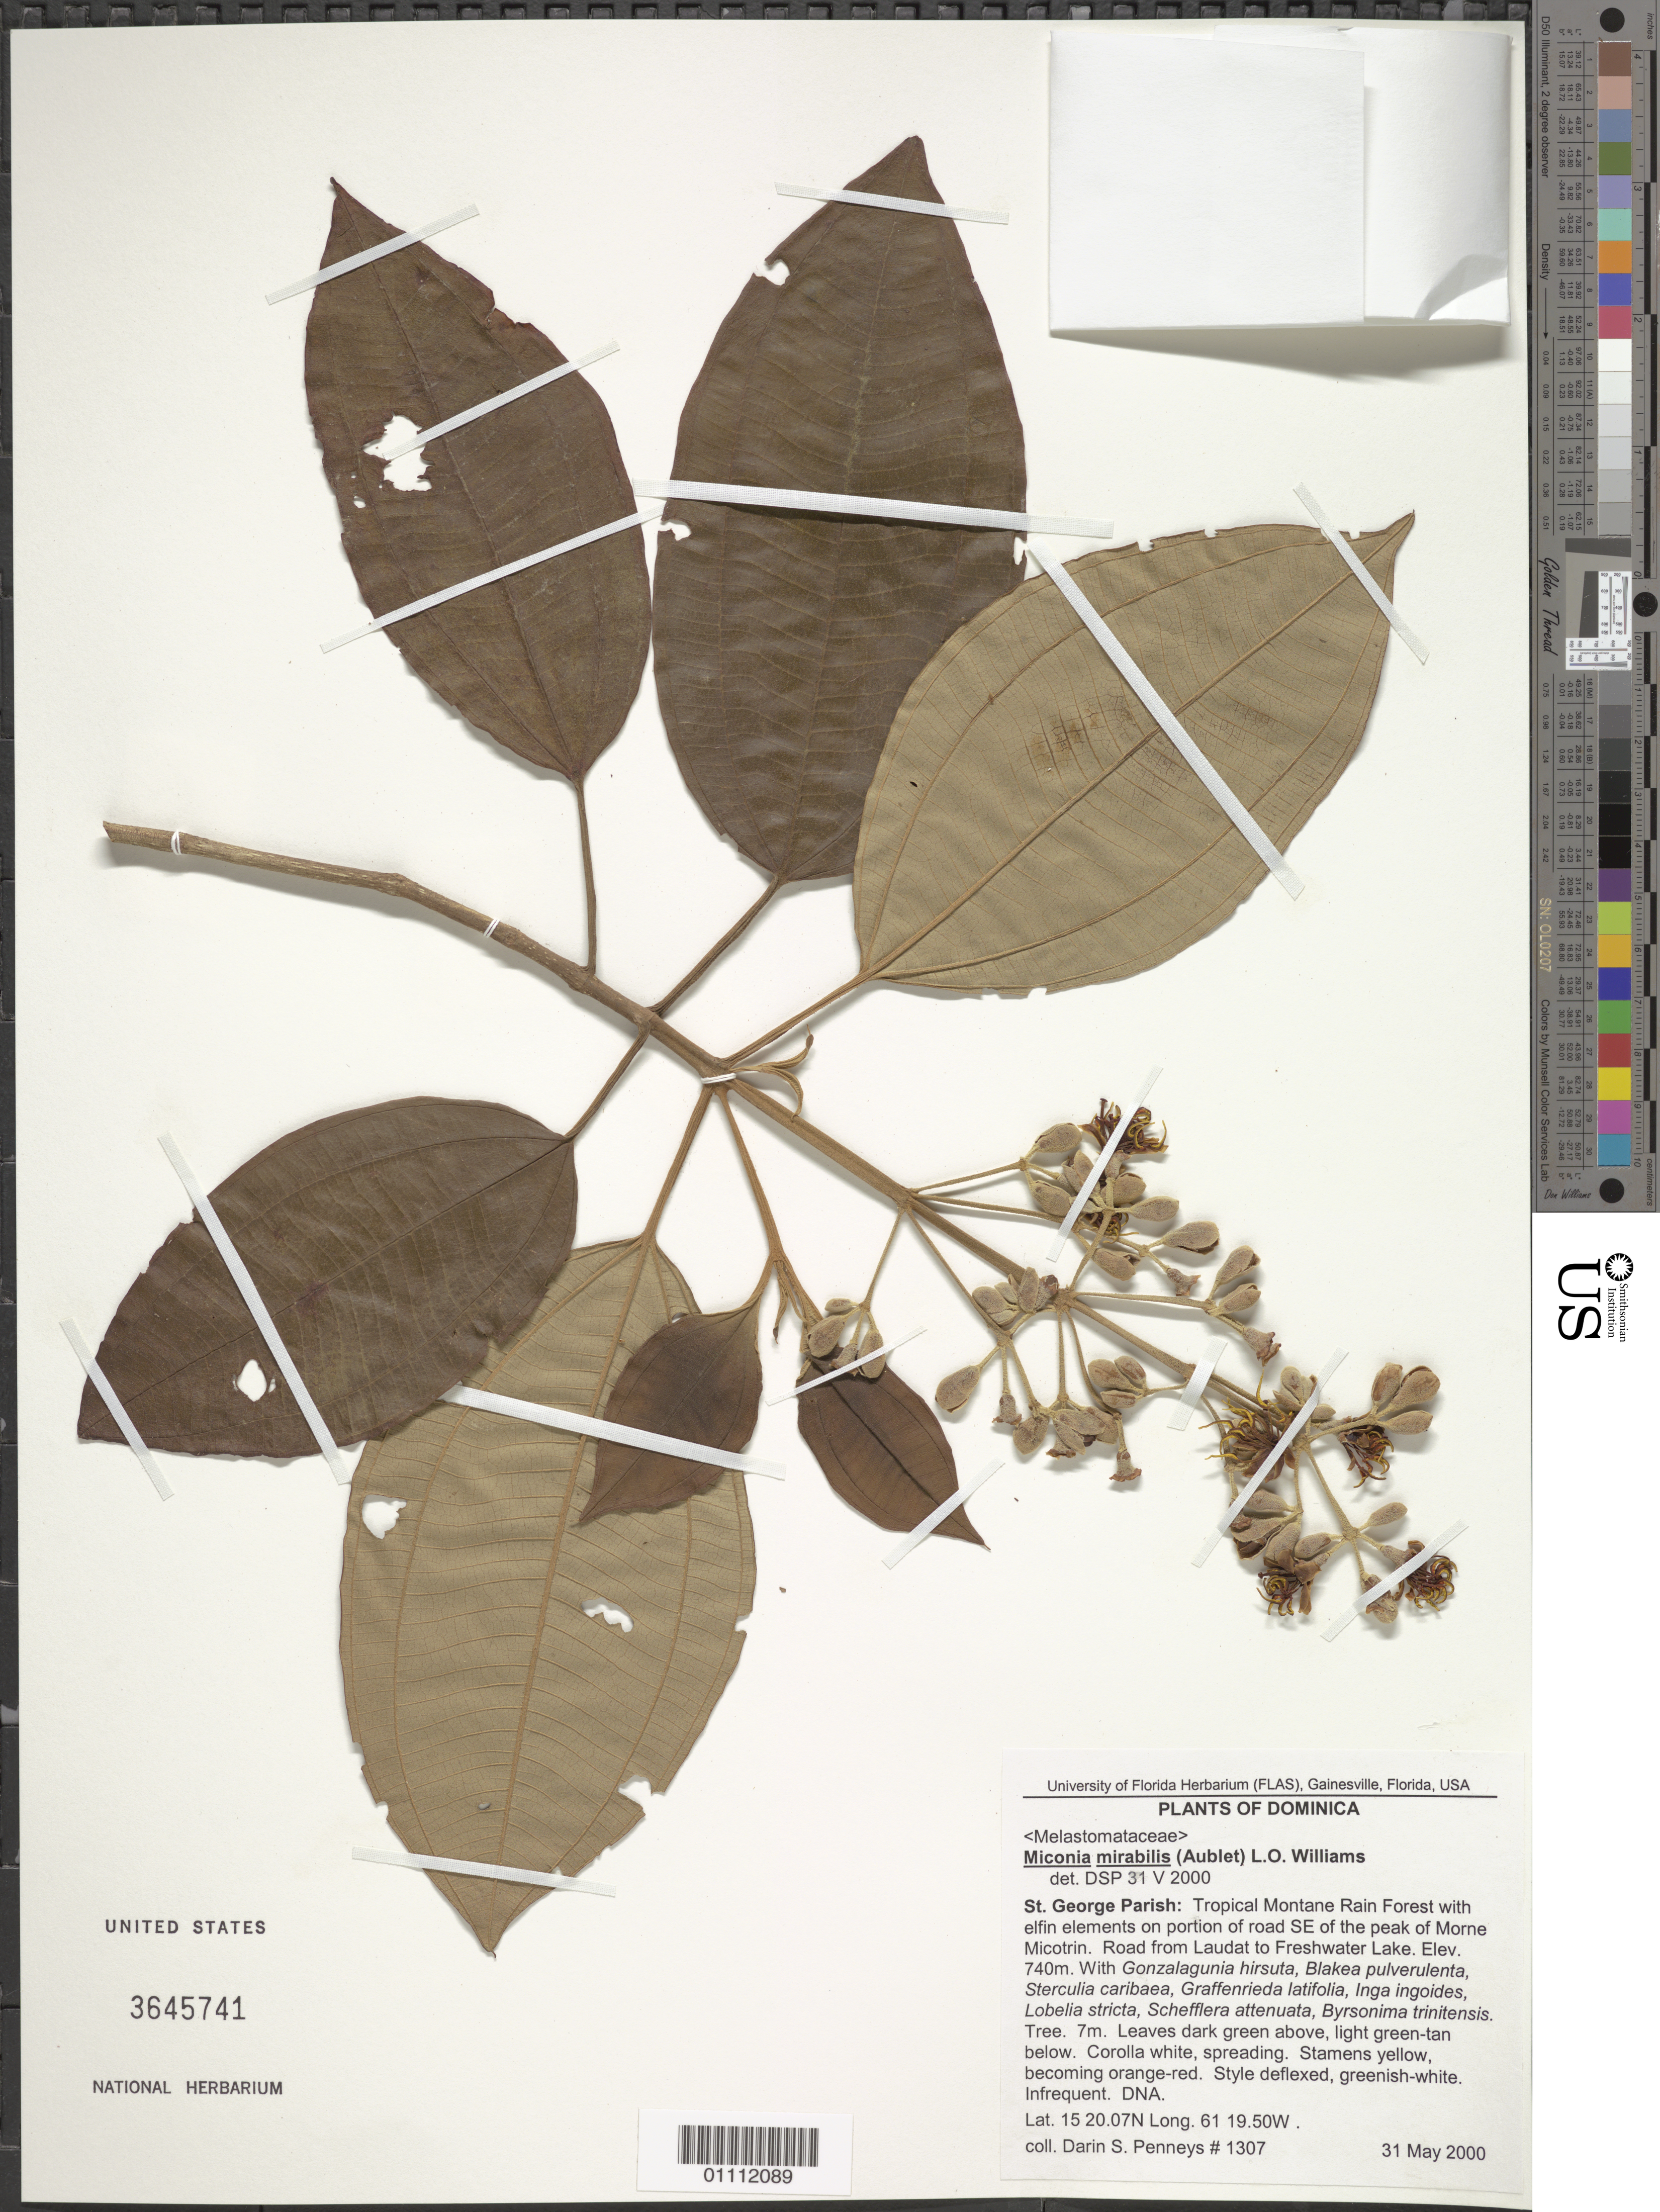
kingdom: Plantae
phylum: Tracheophyta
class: Magnoliopsida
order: Myrtales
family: Melastomataceae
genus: Miconia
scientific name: Miconia mirabilis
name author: (Aubl.) L.O. Williams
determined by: Pennys, D. S.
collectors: D. S. Penneys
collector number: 1307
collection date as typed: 31 May 2000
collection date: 2000-05-31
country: Dominica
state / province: St. George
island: Dominica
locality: Morne Micotrin, road SE of peak; road from Laudat to Freshwater Lake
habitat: Tropical montane rain forest with elfin elements. With Gonzalagunia hirsuta, Blakea pulverulenta, Sterculia caribaea, Graffenrieda latifolia, Inga ingoides, Lobelia stricta, Schefflera attenuata, Byrsonima trinitensis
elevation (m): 740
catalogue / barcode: US 3645741